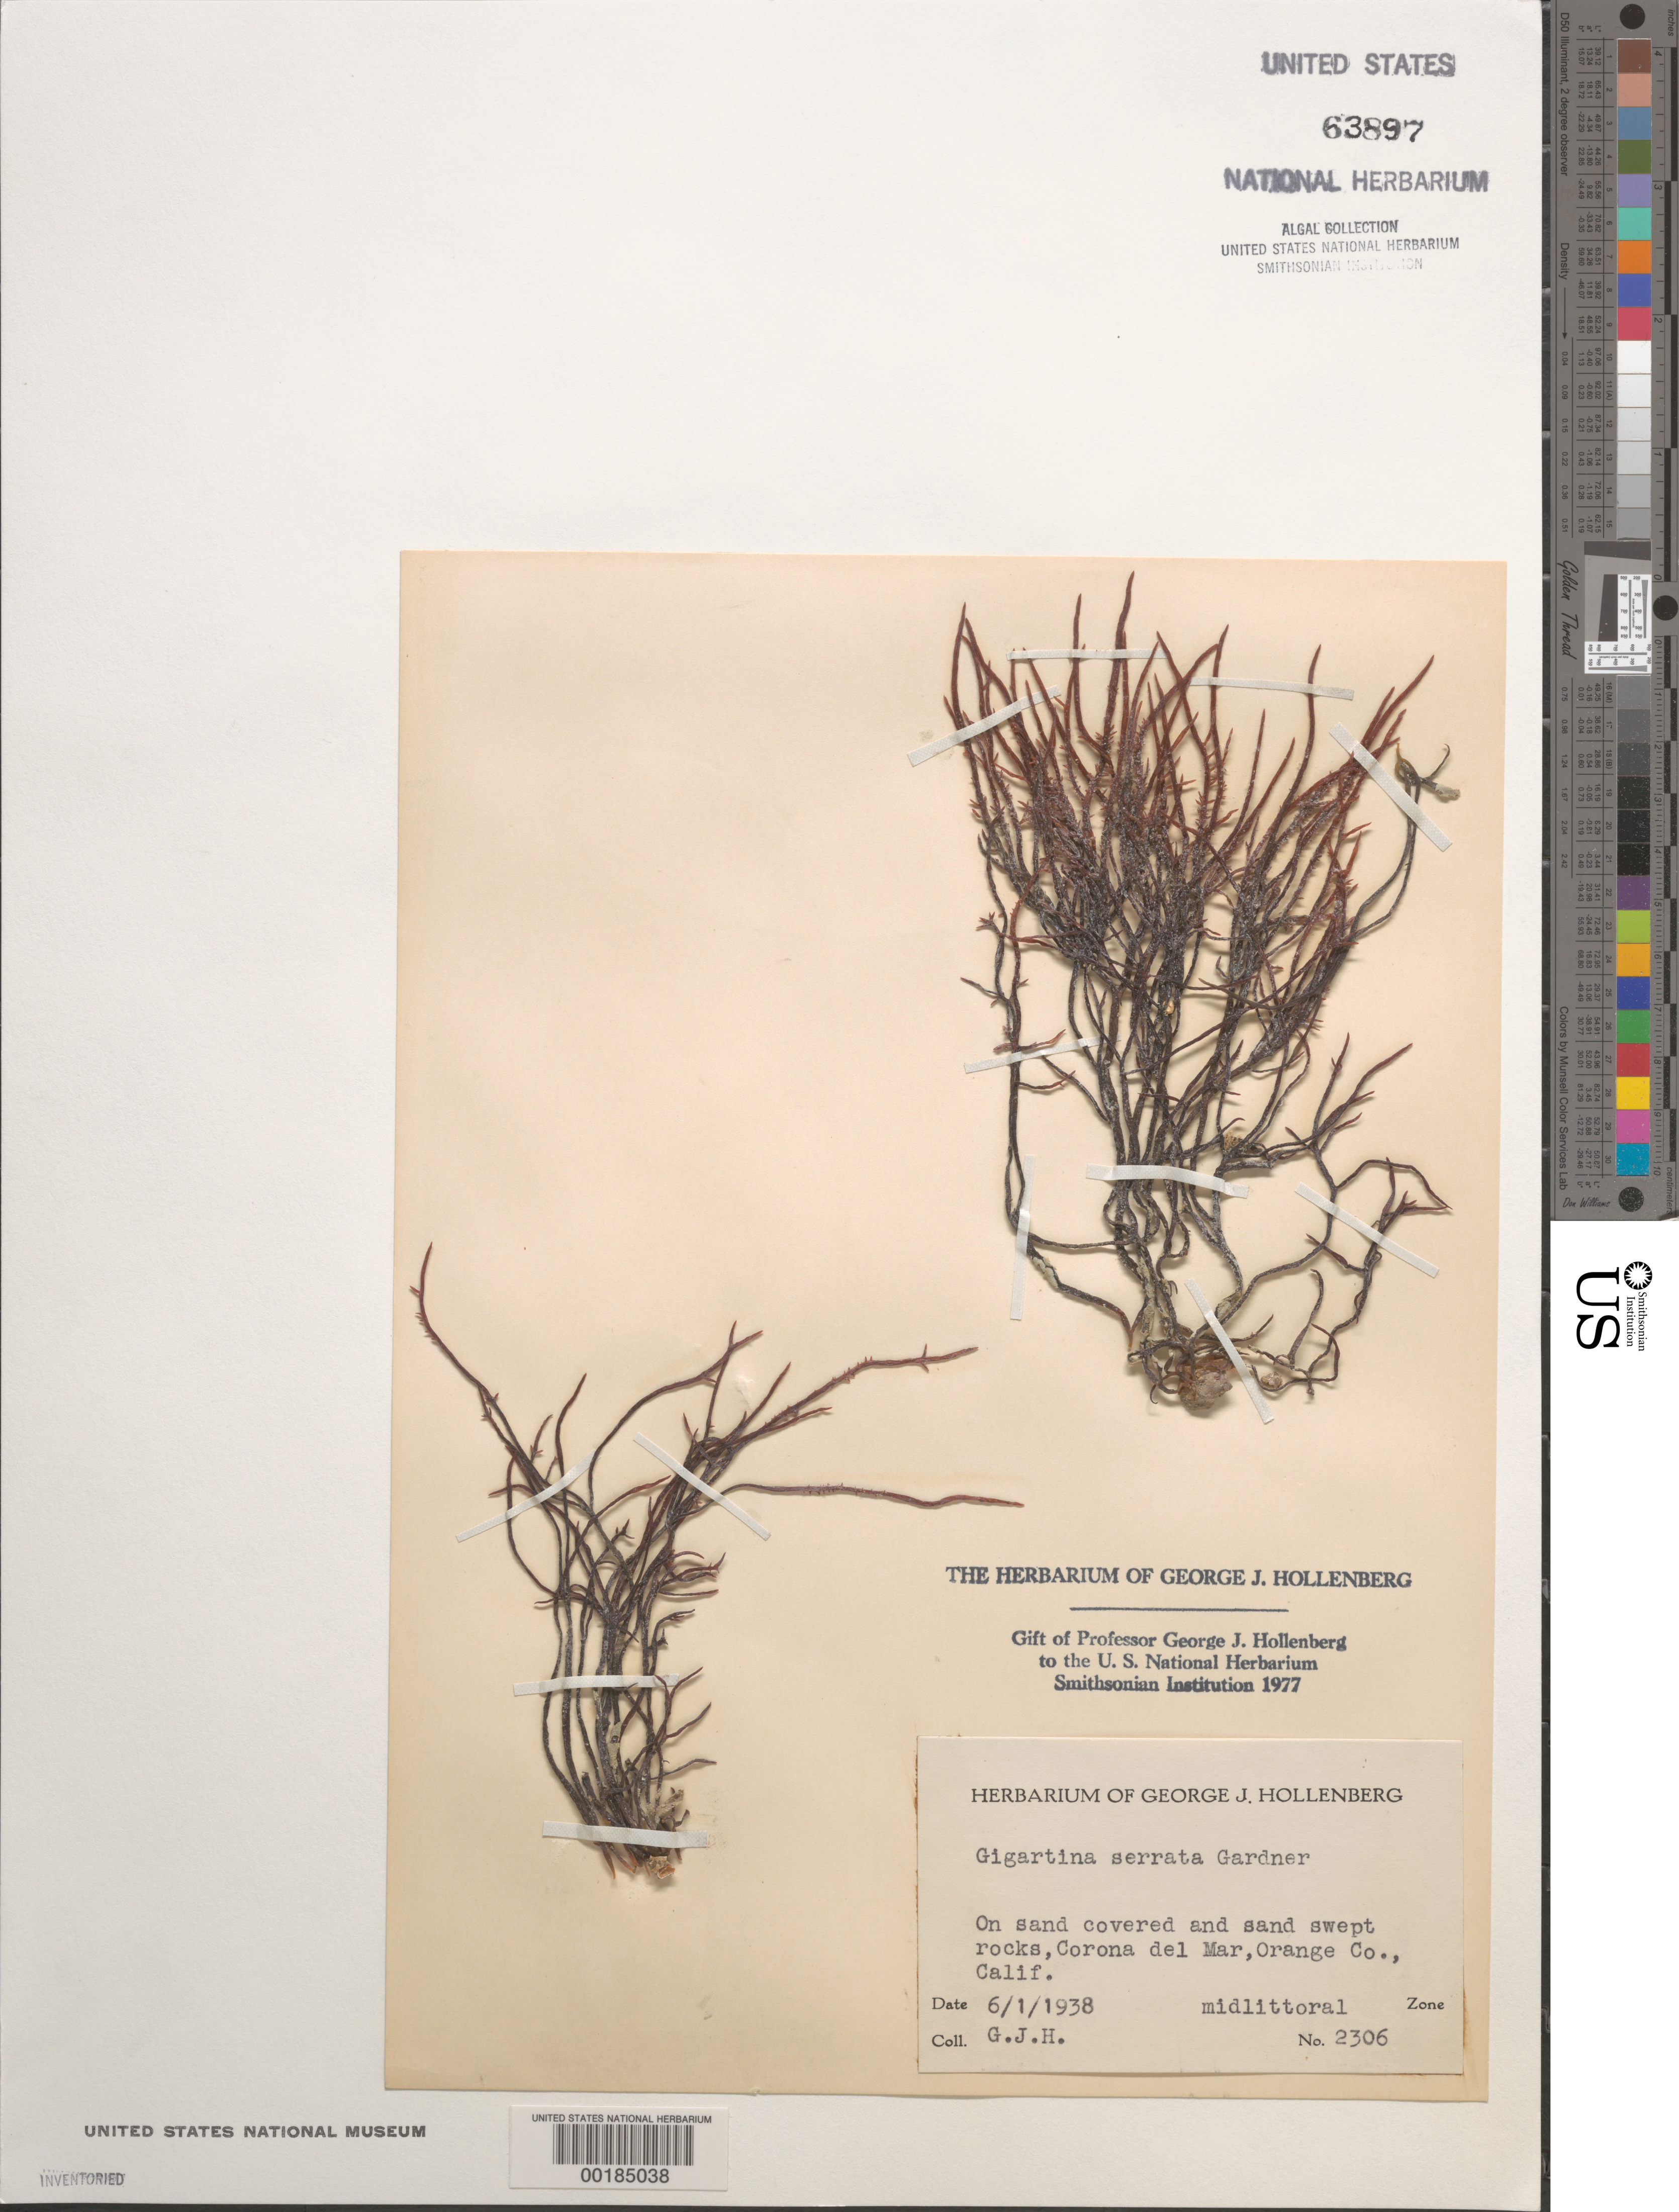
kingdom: Plantae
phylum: Rhodophyta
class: Florideophyceae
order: Gigartinales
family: Gigartinaceae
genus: Chondracanthus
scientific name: Chondracanthus serratus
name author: (N.L. Gardner) J.R. Hughey & Hommersand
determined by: Algae name updating Project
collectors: G. Hollenberg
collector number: GJH 2306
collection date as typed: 01 Jun 1938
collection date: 1938-06-01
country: United States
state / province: California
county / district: Orange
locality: Corona del Mar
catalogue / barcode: US 63897